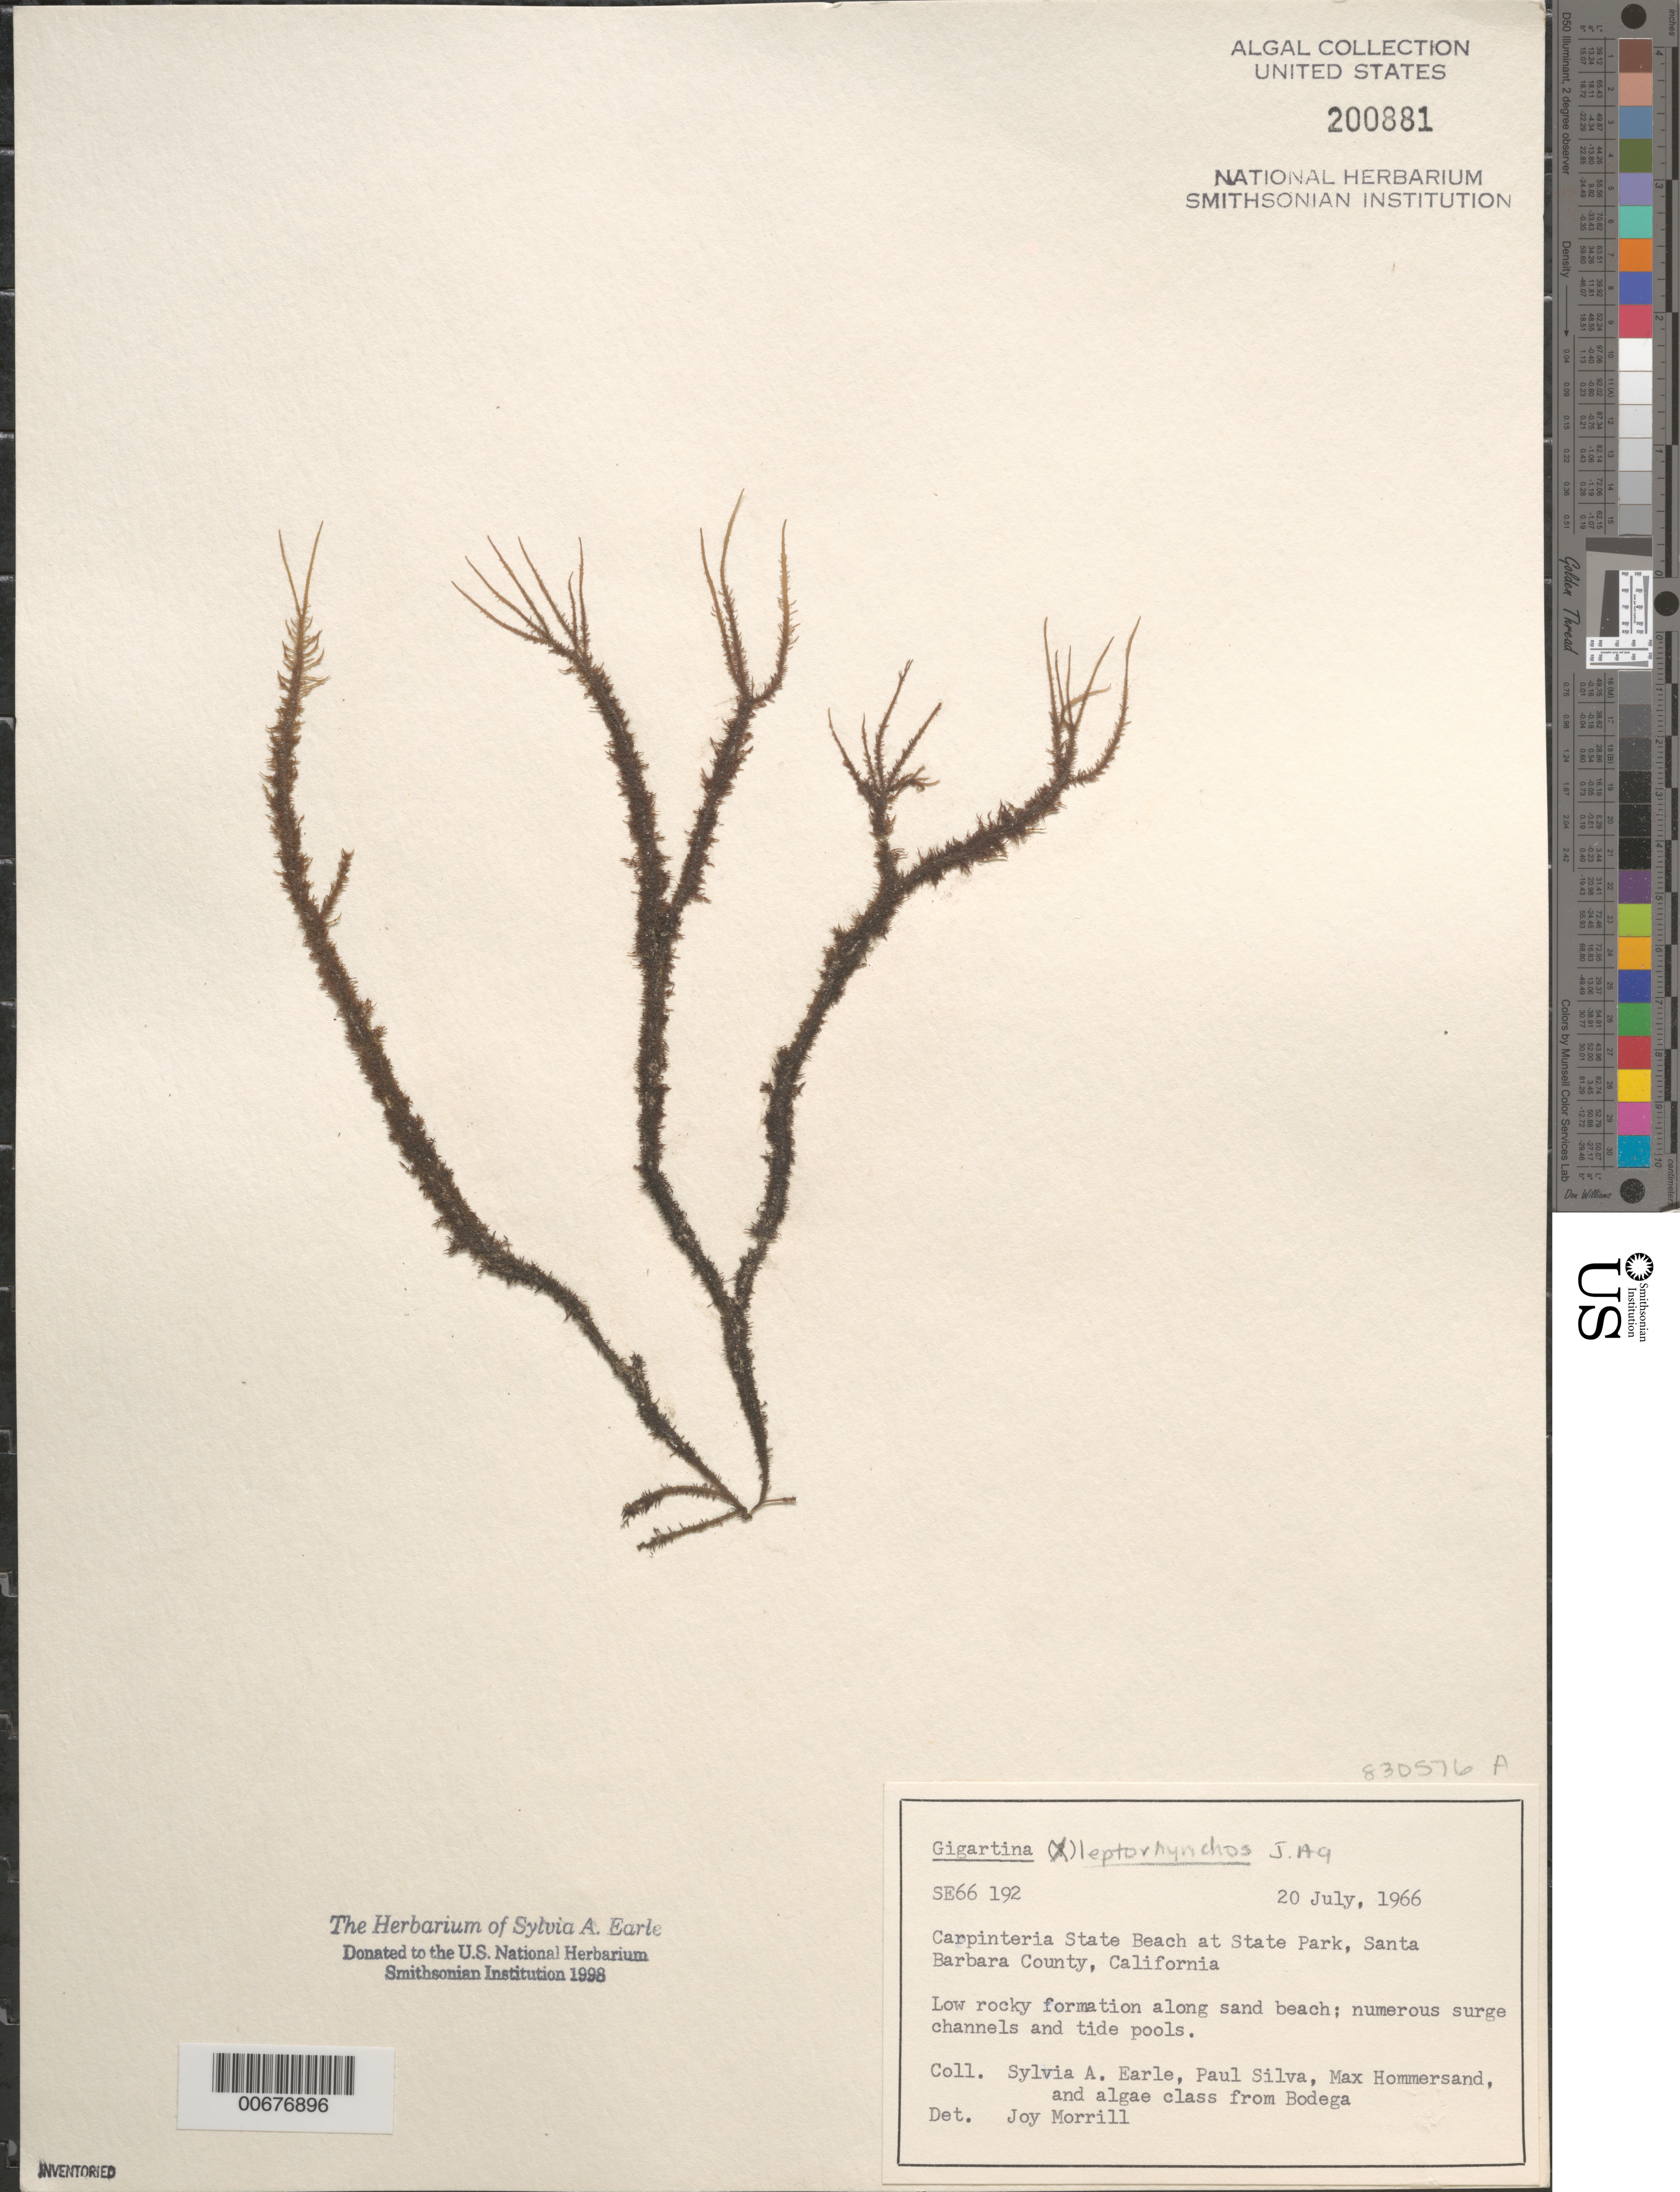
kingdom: Plantae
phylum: Rhodophyta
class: Florideophyceae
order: Gigartinales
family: Gigartinaceae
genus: Mazzaella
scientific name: Mazzaella leptorhynchos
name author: (J. Agardh) Leister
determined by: Algae name updating Project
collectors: S. A. Earle, P. C. Silva, M. H. Hommersand & Bodega Algae Class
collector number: SE 66192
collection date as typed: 20 Jul 1966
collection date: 1966-07-20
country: United States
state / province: California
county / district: Santa Barbara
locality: Carpinteria State Beach, State Park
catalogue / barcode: US 200881